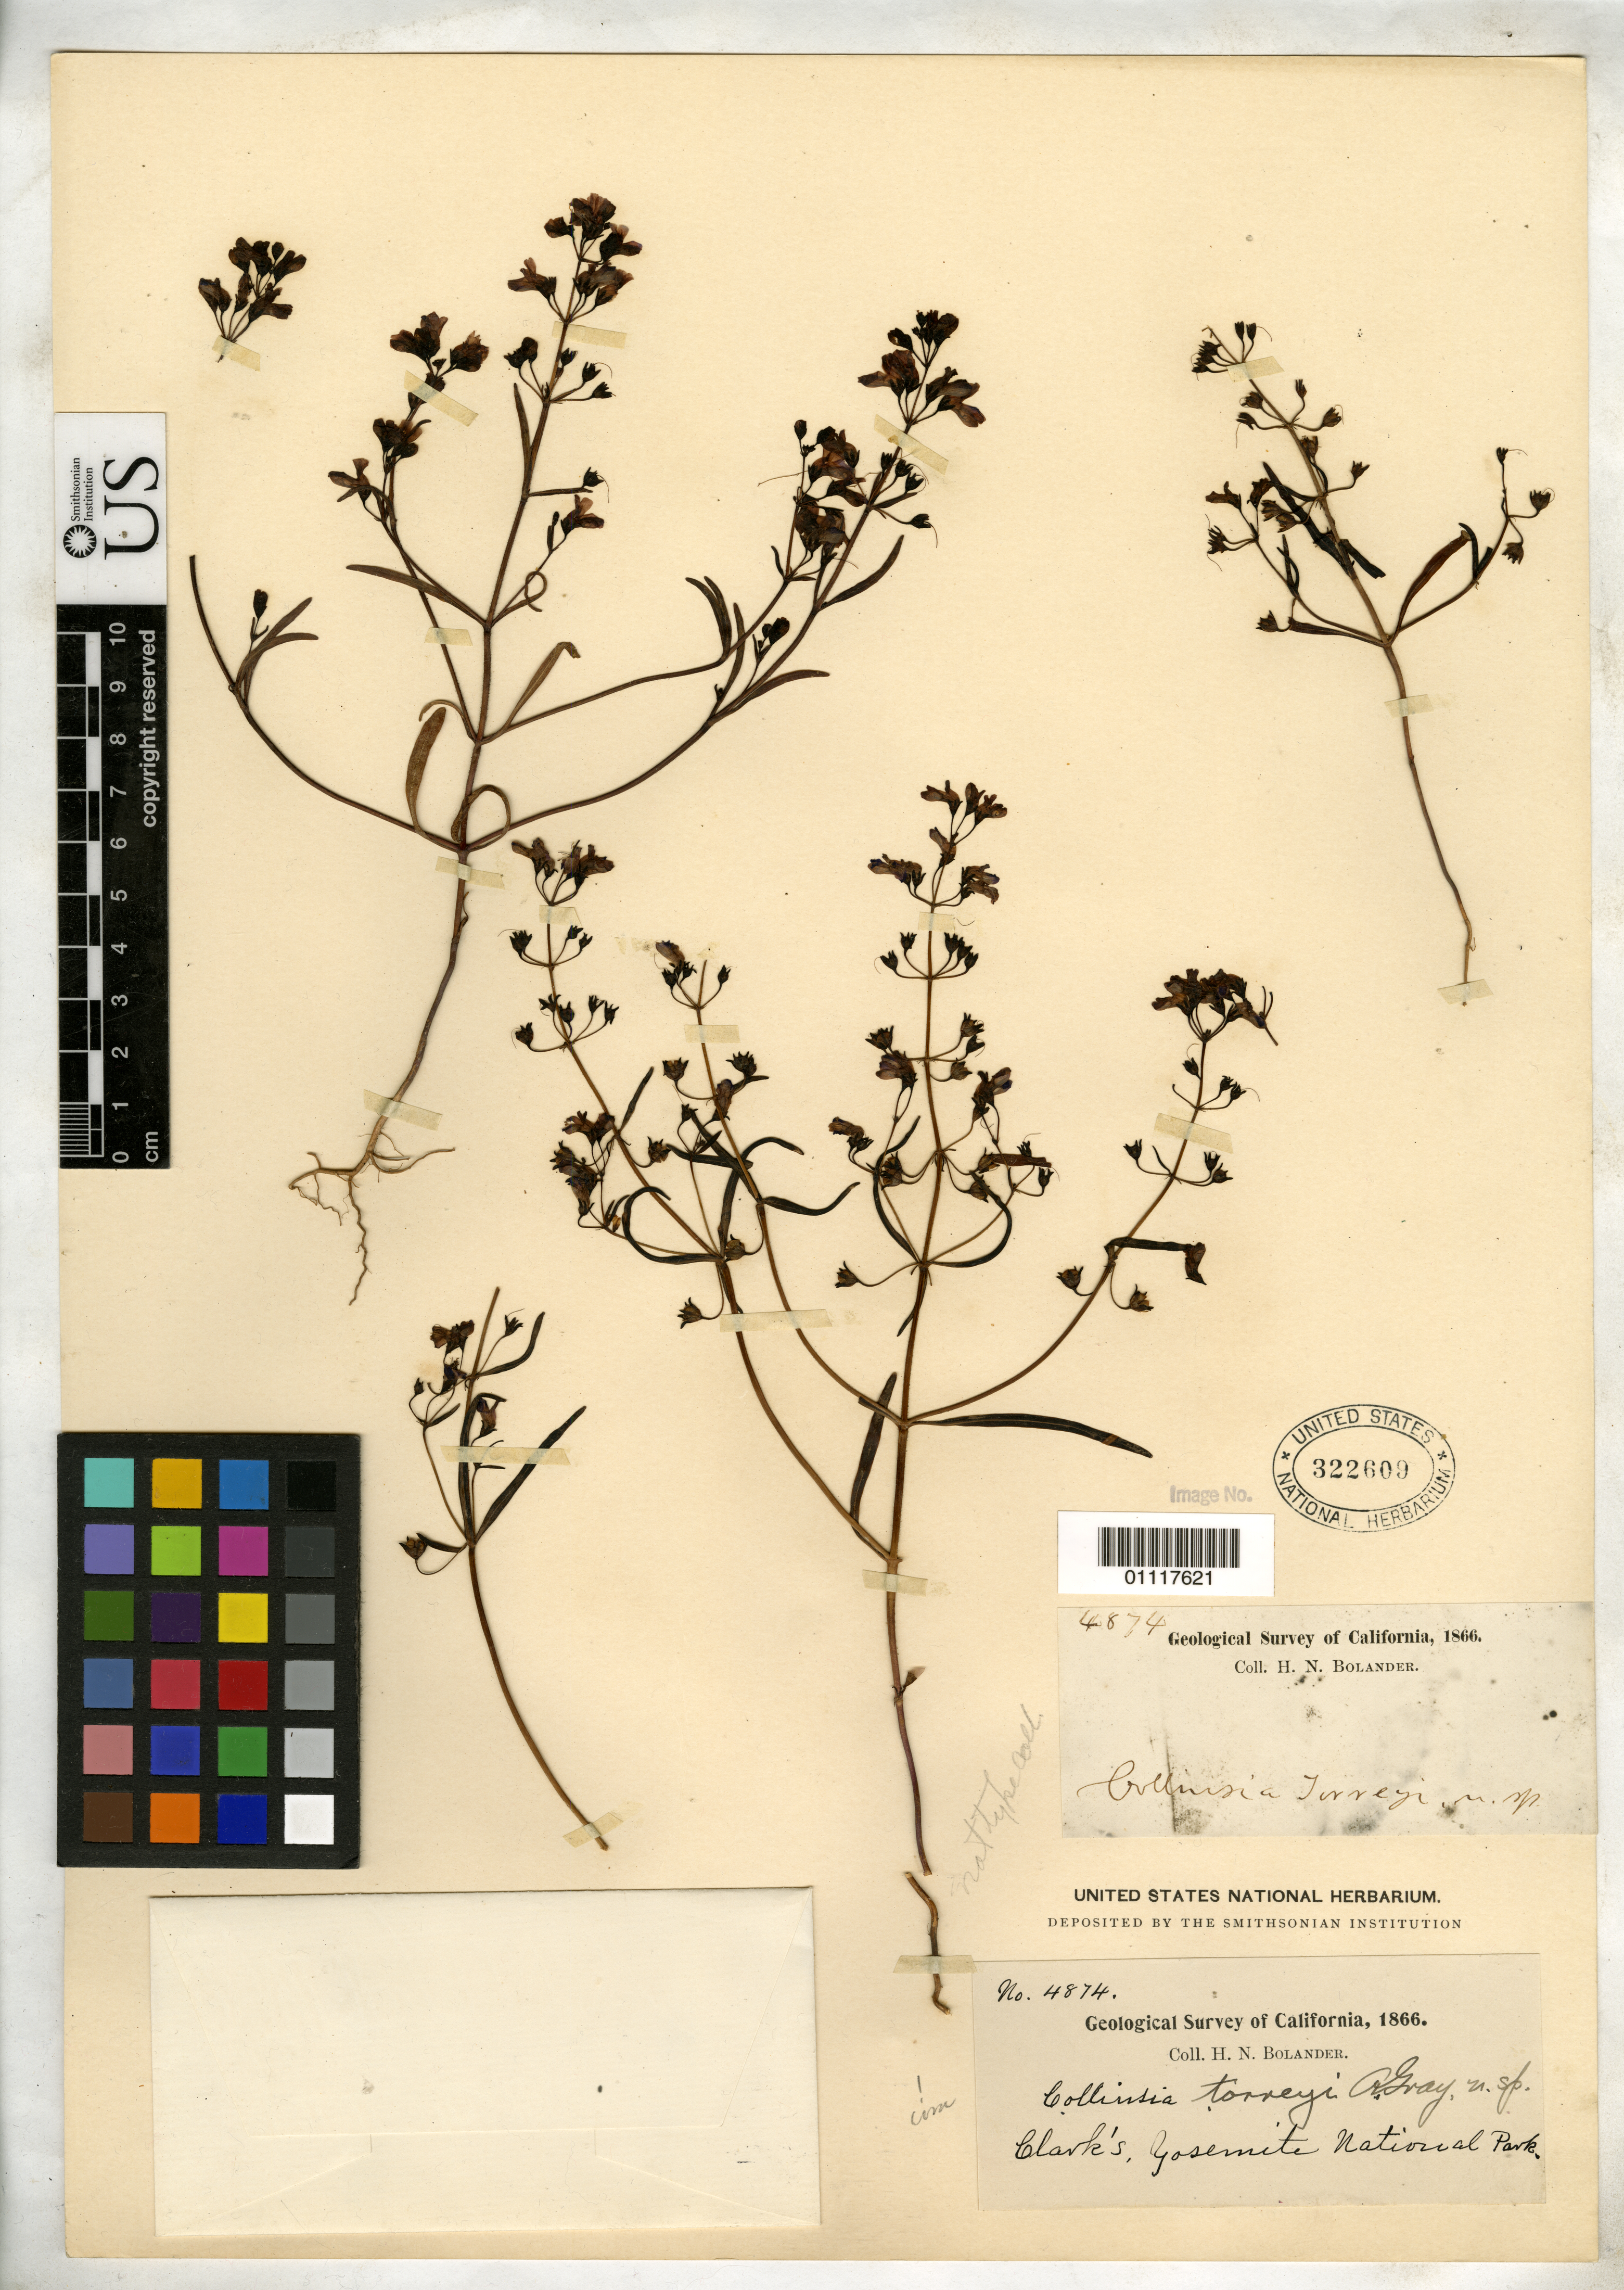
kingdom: Plantae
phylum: Tracheophyta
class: Magnoliopsida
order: Lamiales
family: Plantaginaceae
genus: Collinsia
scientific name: Collinsia torreyi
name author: A. Gray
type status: Syntype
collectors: H. Bolander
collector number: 4874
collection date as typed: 1866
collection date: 1866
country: United States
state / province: California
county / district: Mariposa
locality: Clark's meadow, Yosemite National Park.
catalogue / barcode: US 322609